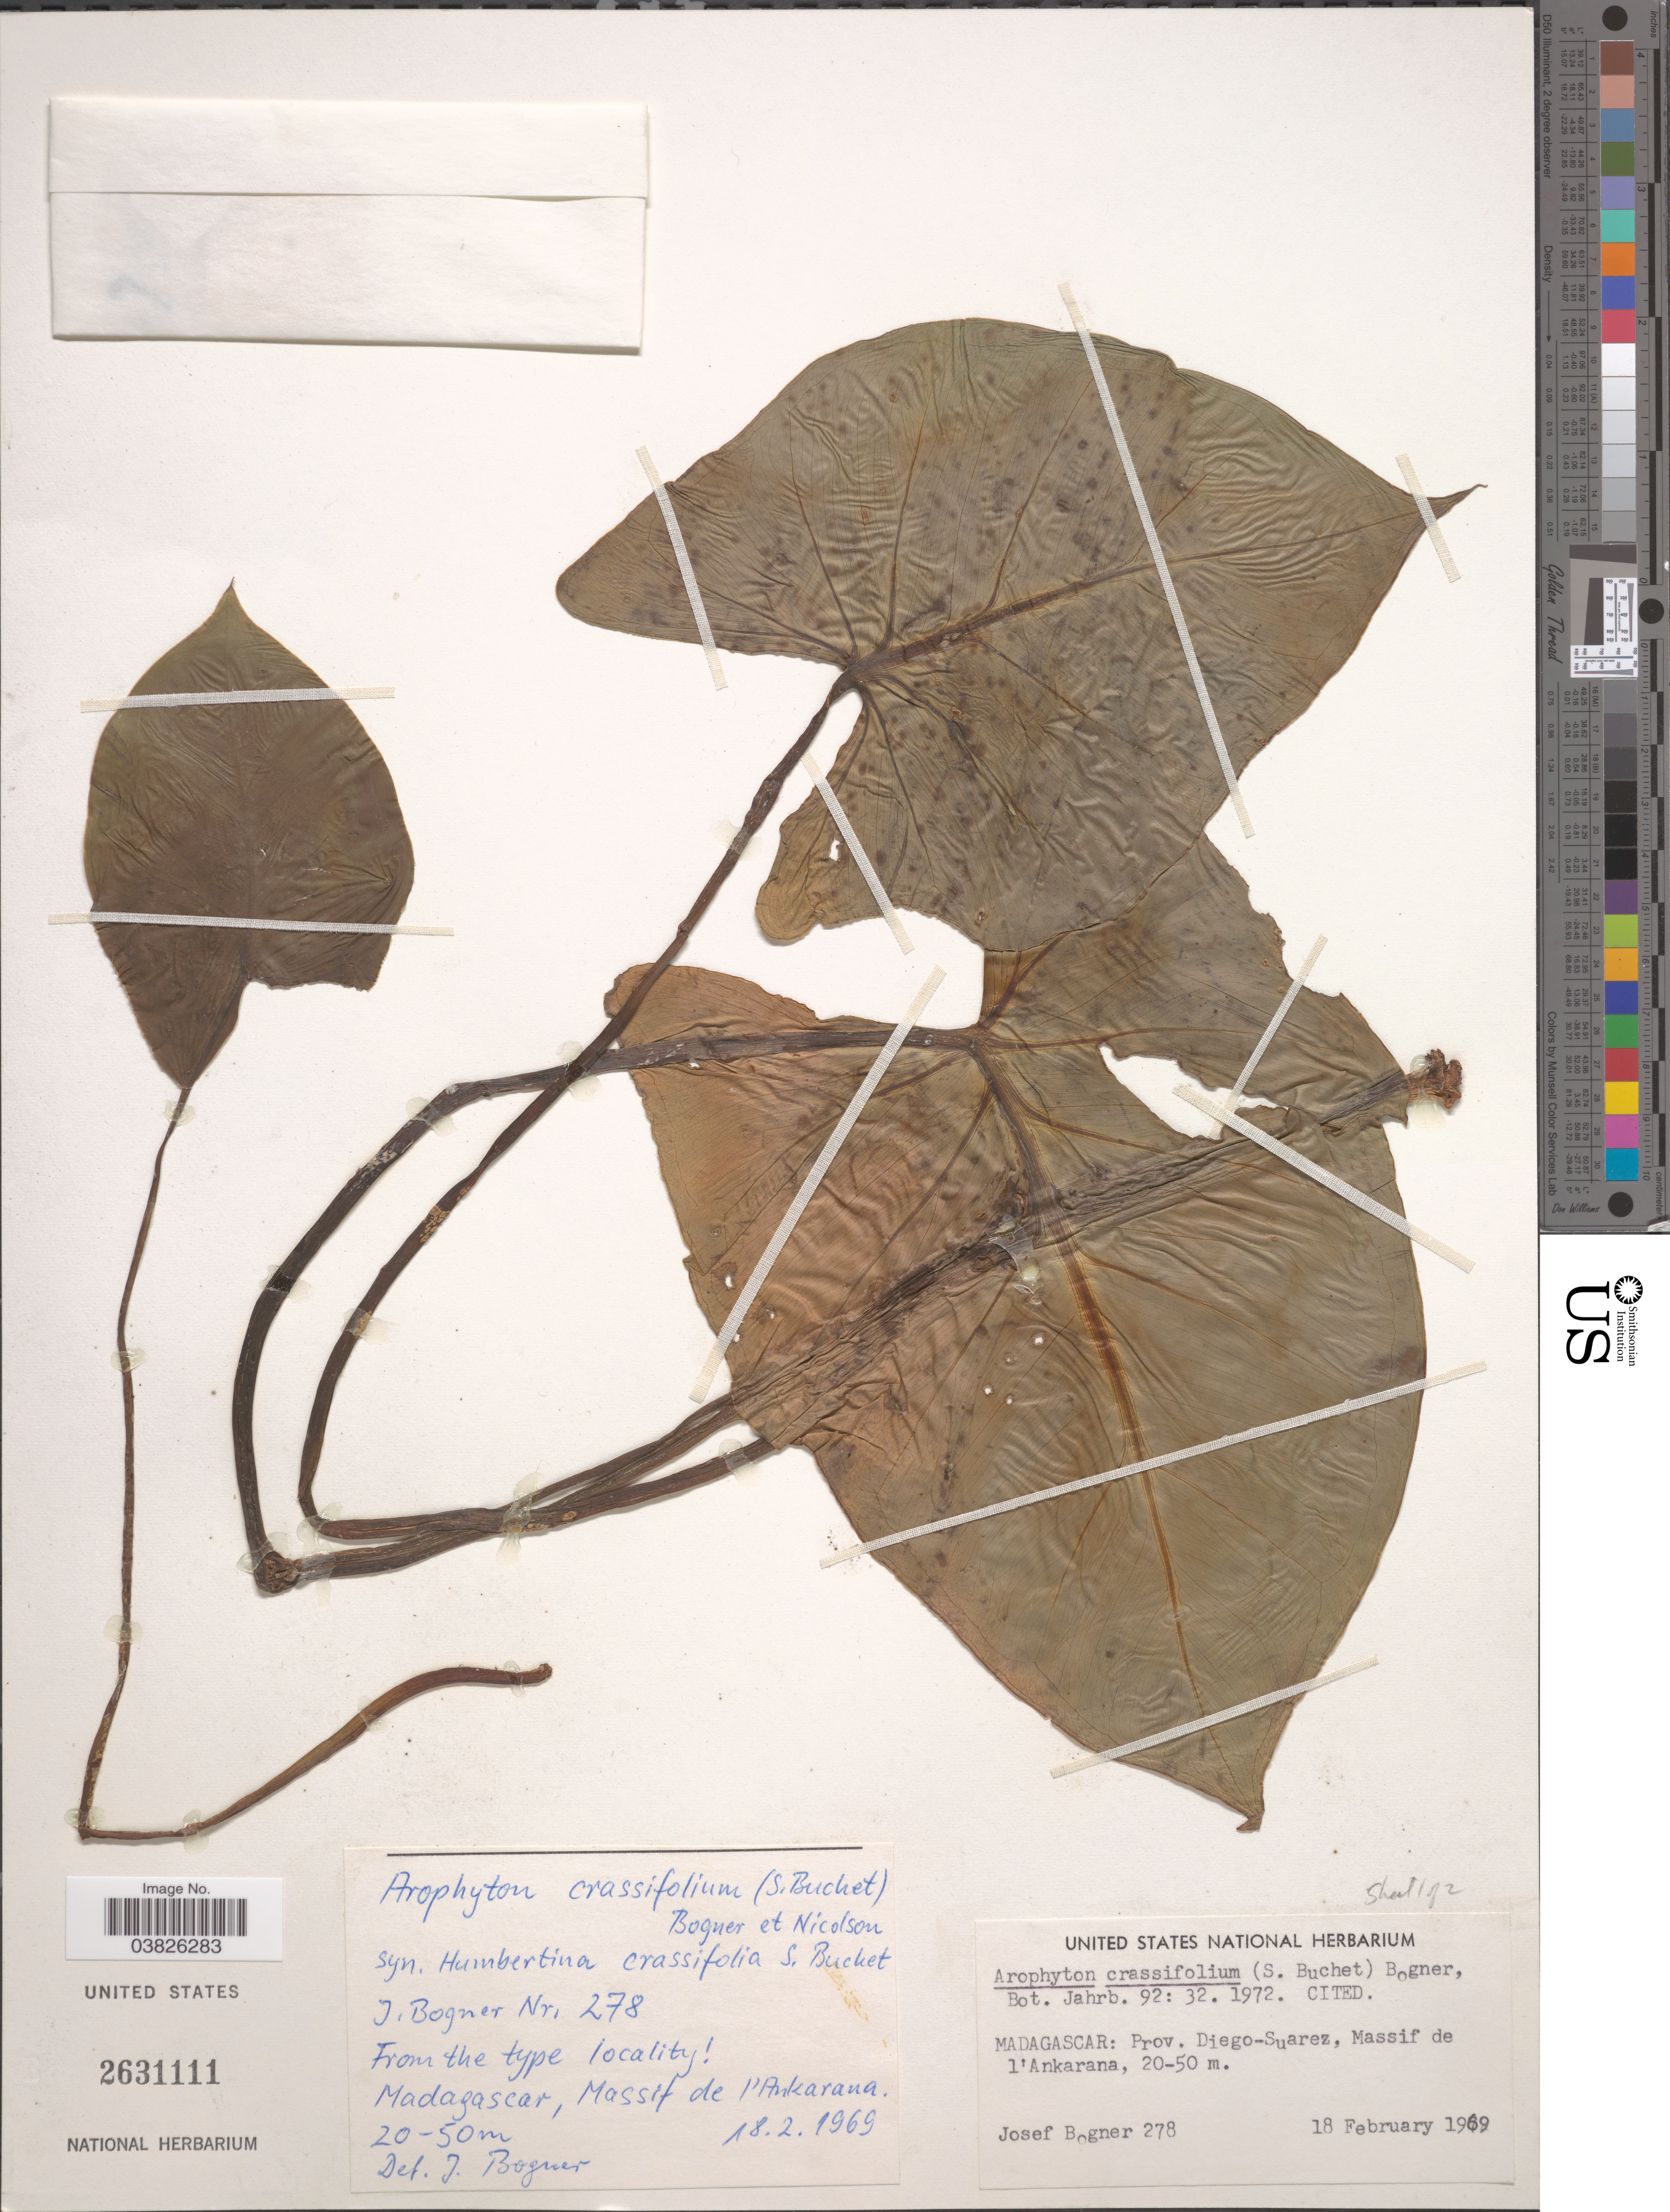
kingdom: Plantae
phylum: Tracheophyta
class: Liliopsida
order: Alismatales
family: Araceae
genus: Arophyton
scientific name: Arophyton crassifolium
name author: (Buchet) Bogner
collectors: J. Bogner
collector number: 278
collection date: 1969-02-18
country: Madagascar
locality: Prov. Diego-Suarez, Massif de l'Ankarana.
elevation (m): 20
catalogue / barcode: US 2631111